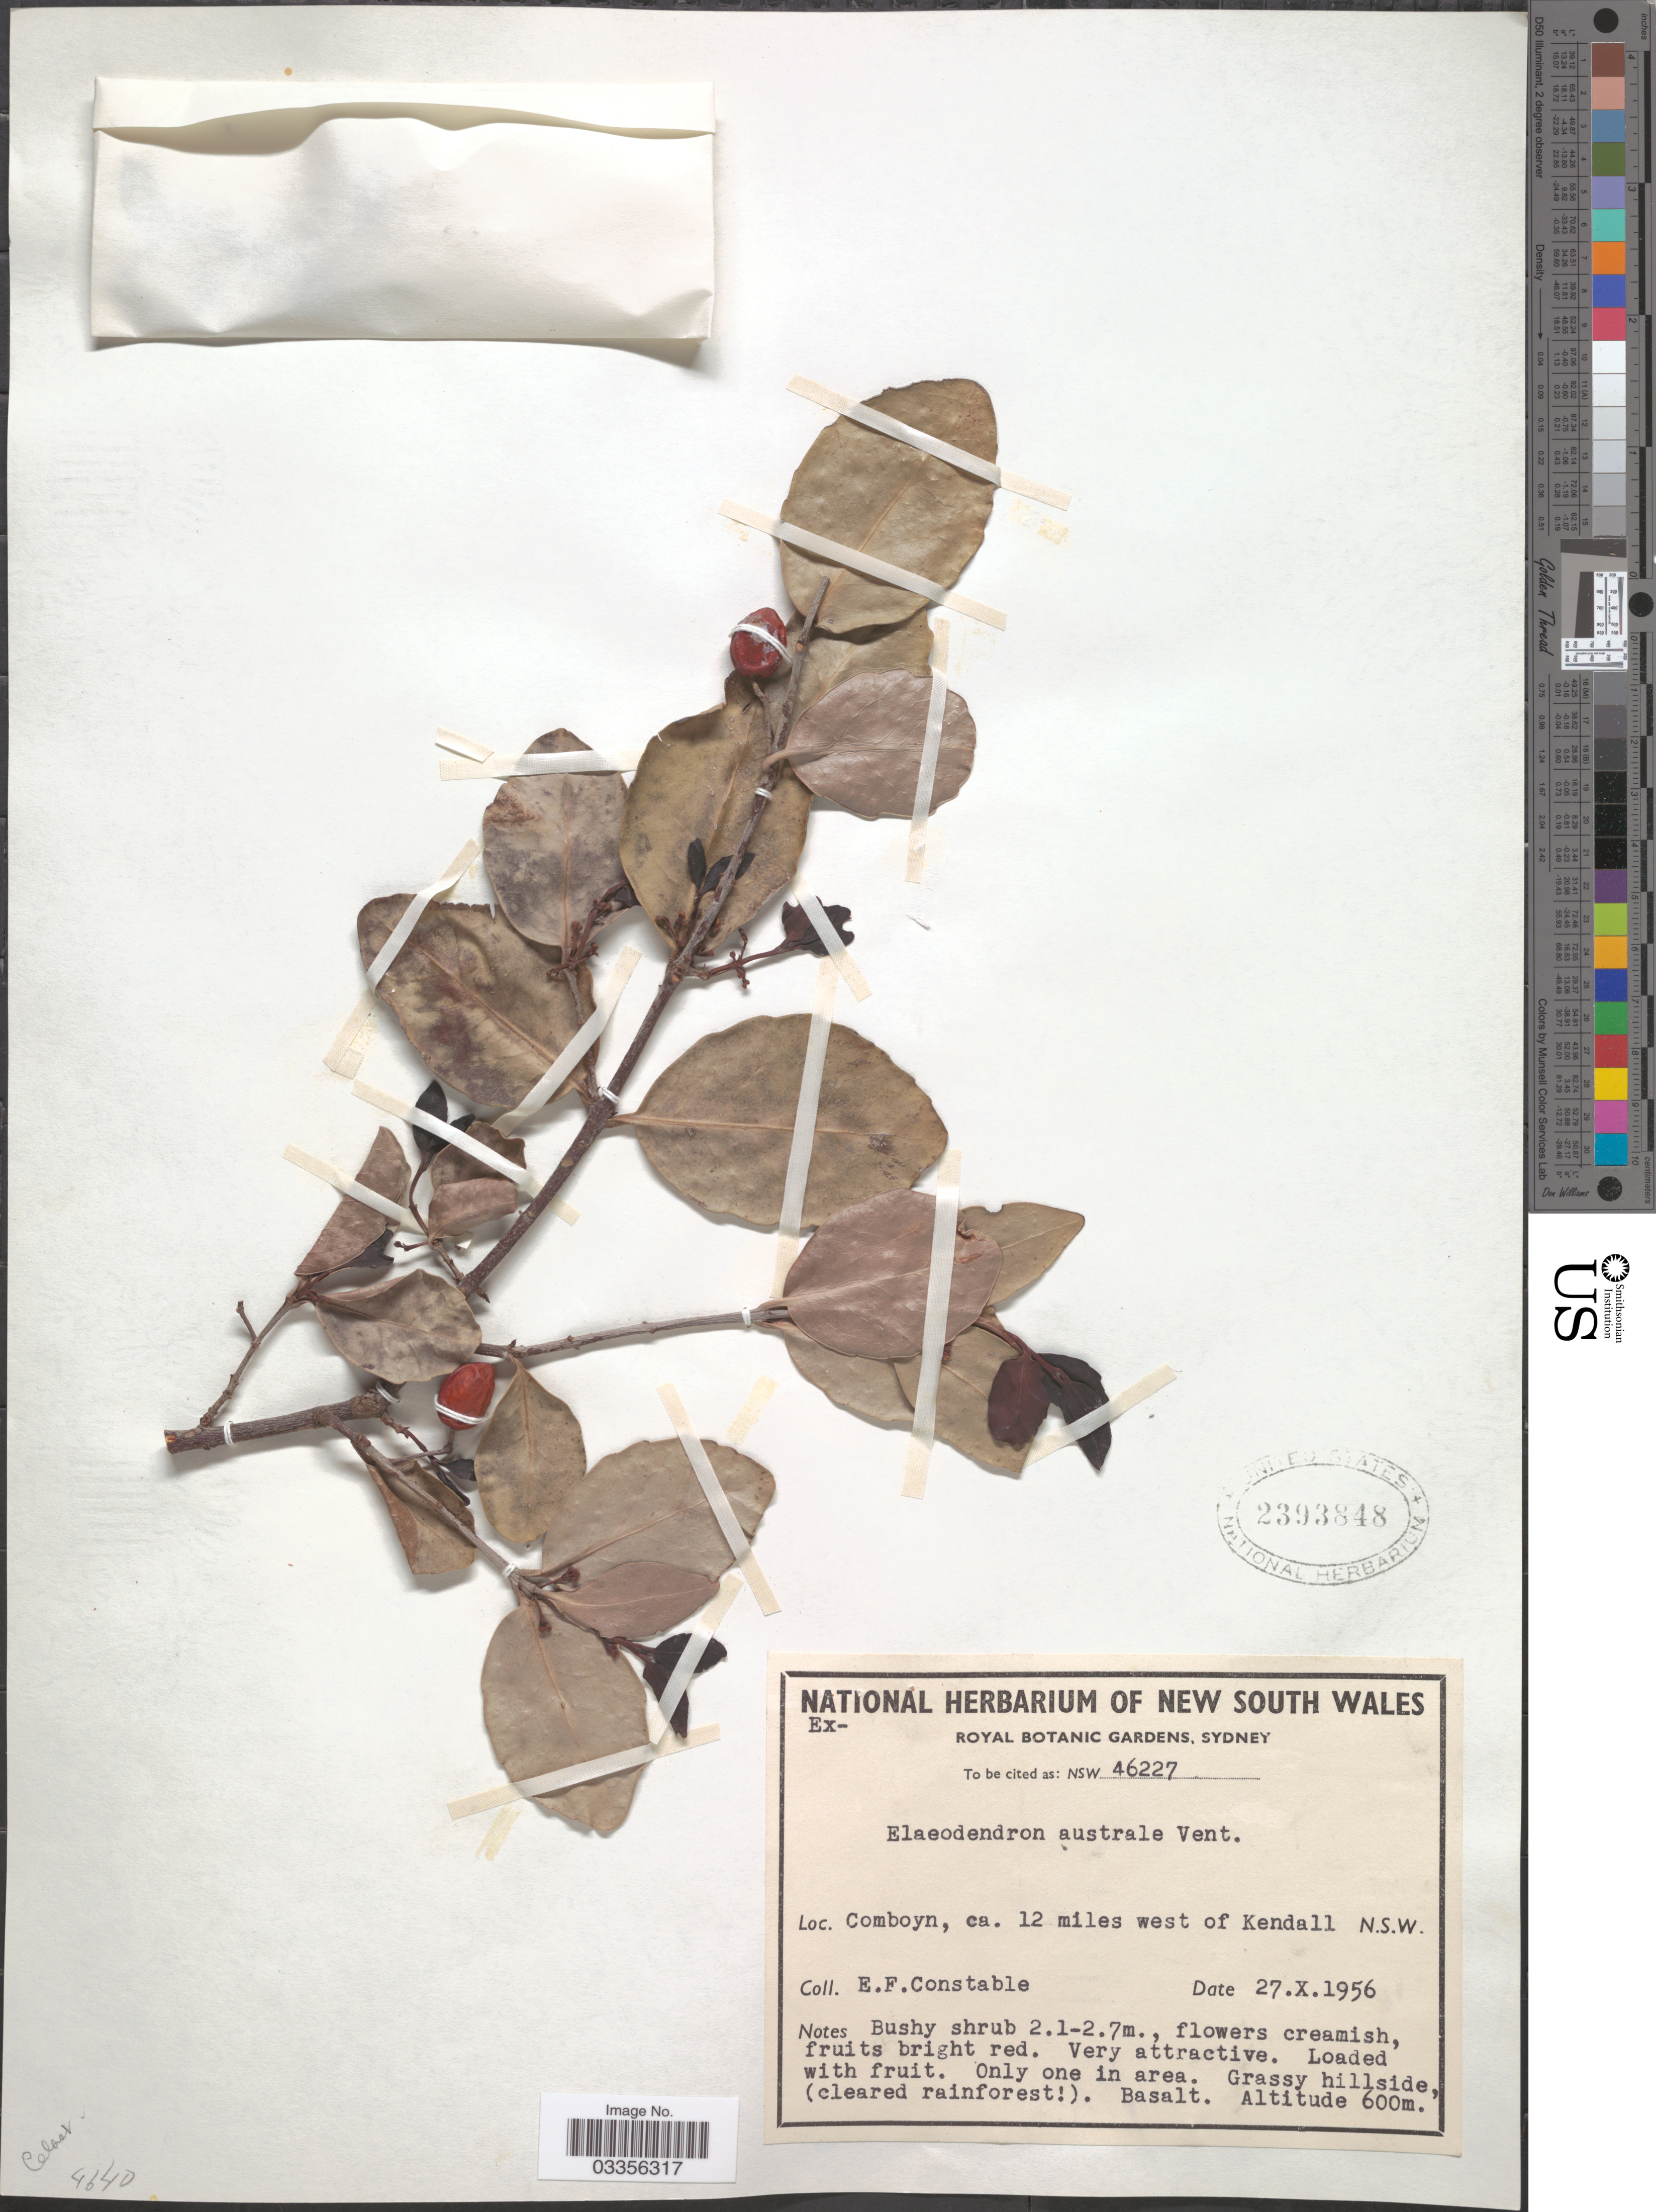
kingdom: Plantae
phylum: Tracheophyta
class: Magnoliopsida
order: Celastrales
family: Celastraceae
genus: Elaeodendron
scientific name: Elaeodendron australe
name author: Vent.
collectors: E. F. Constable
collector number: NSW 46227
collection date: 1956-10-27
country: Australia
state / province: New South Wales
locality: Comboyn, ca. 12 miles west of Kendall. Basalt.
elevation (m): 600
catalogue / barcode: US 2393848